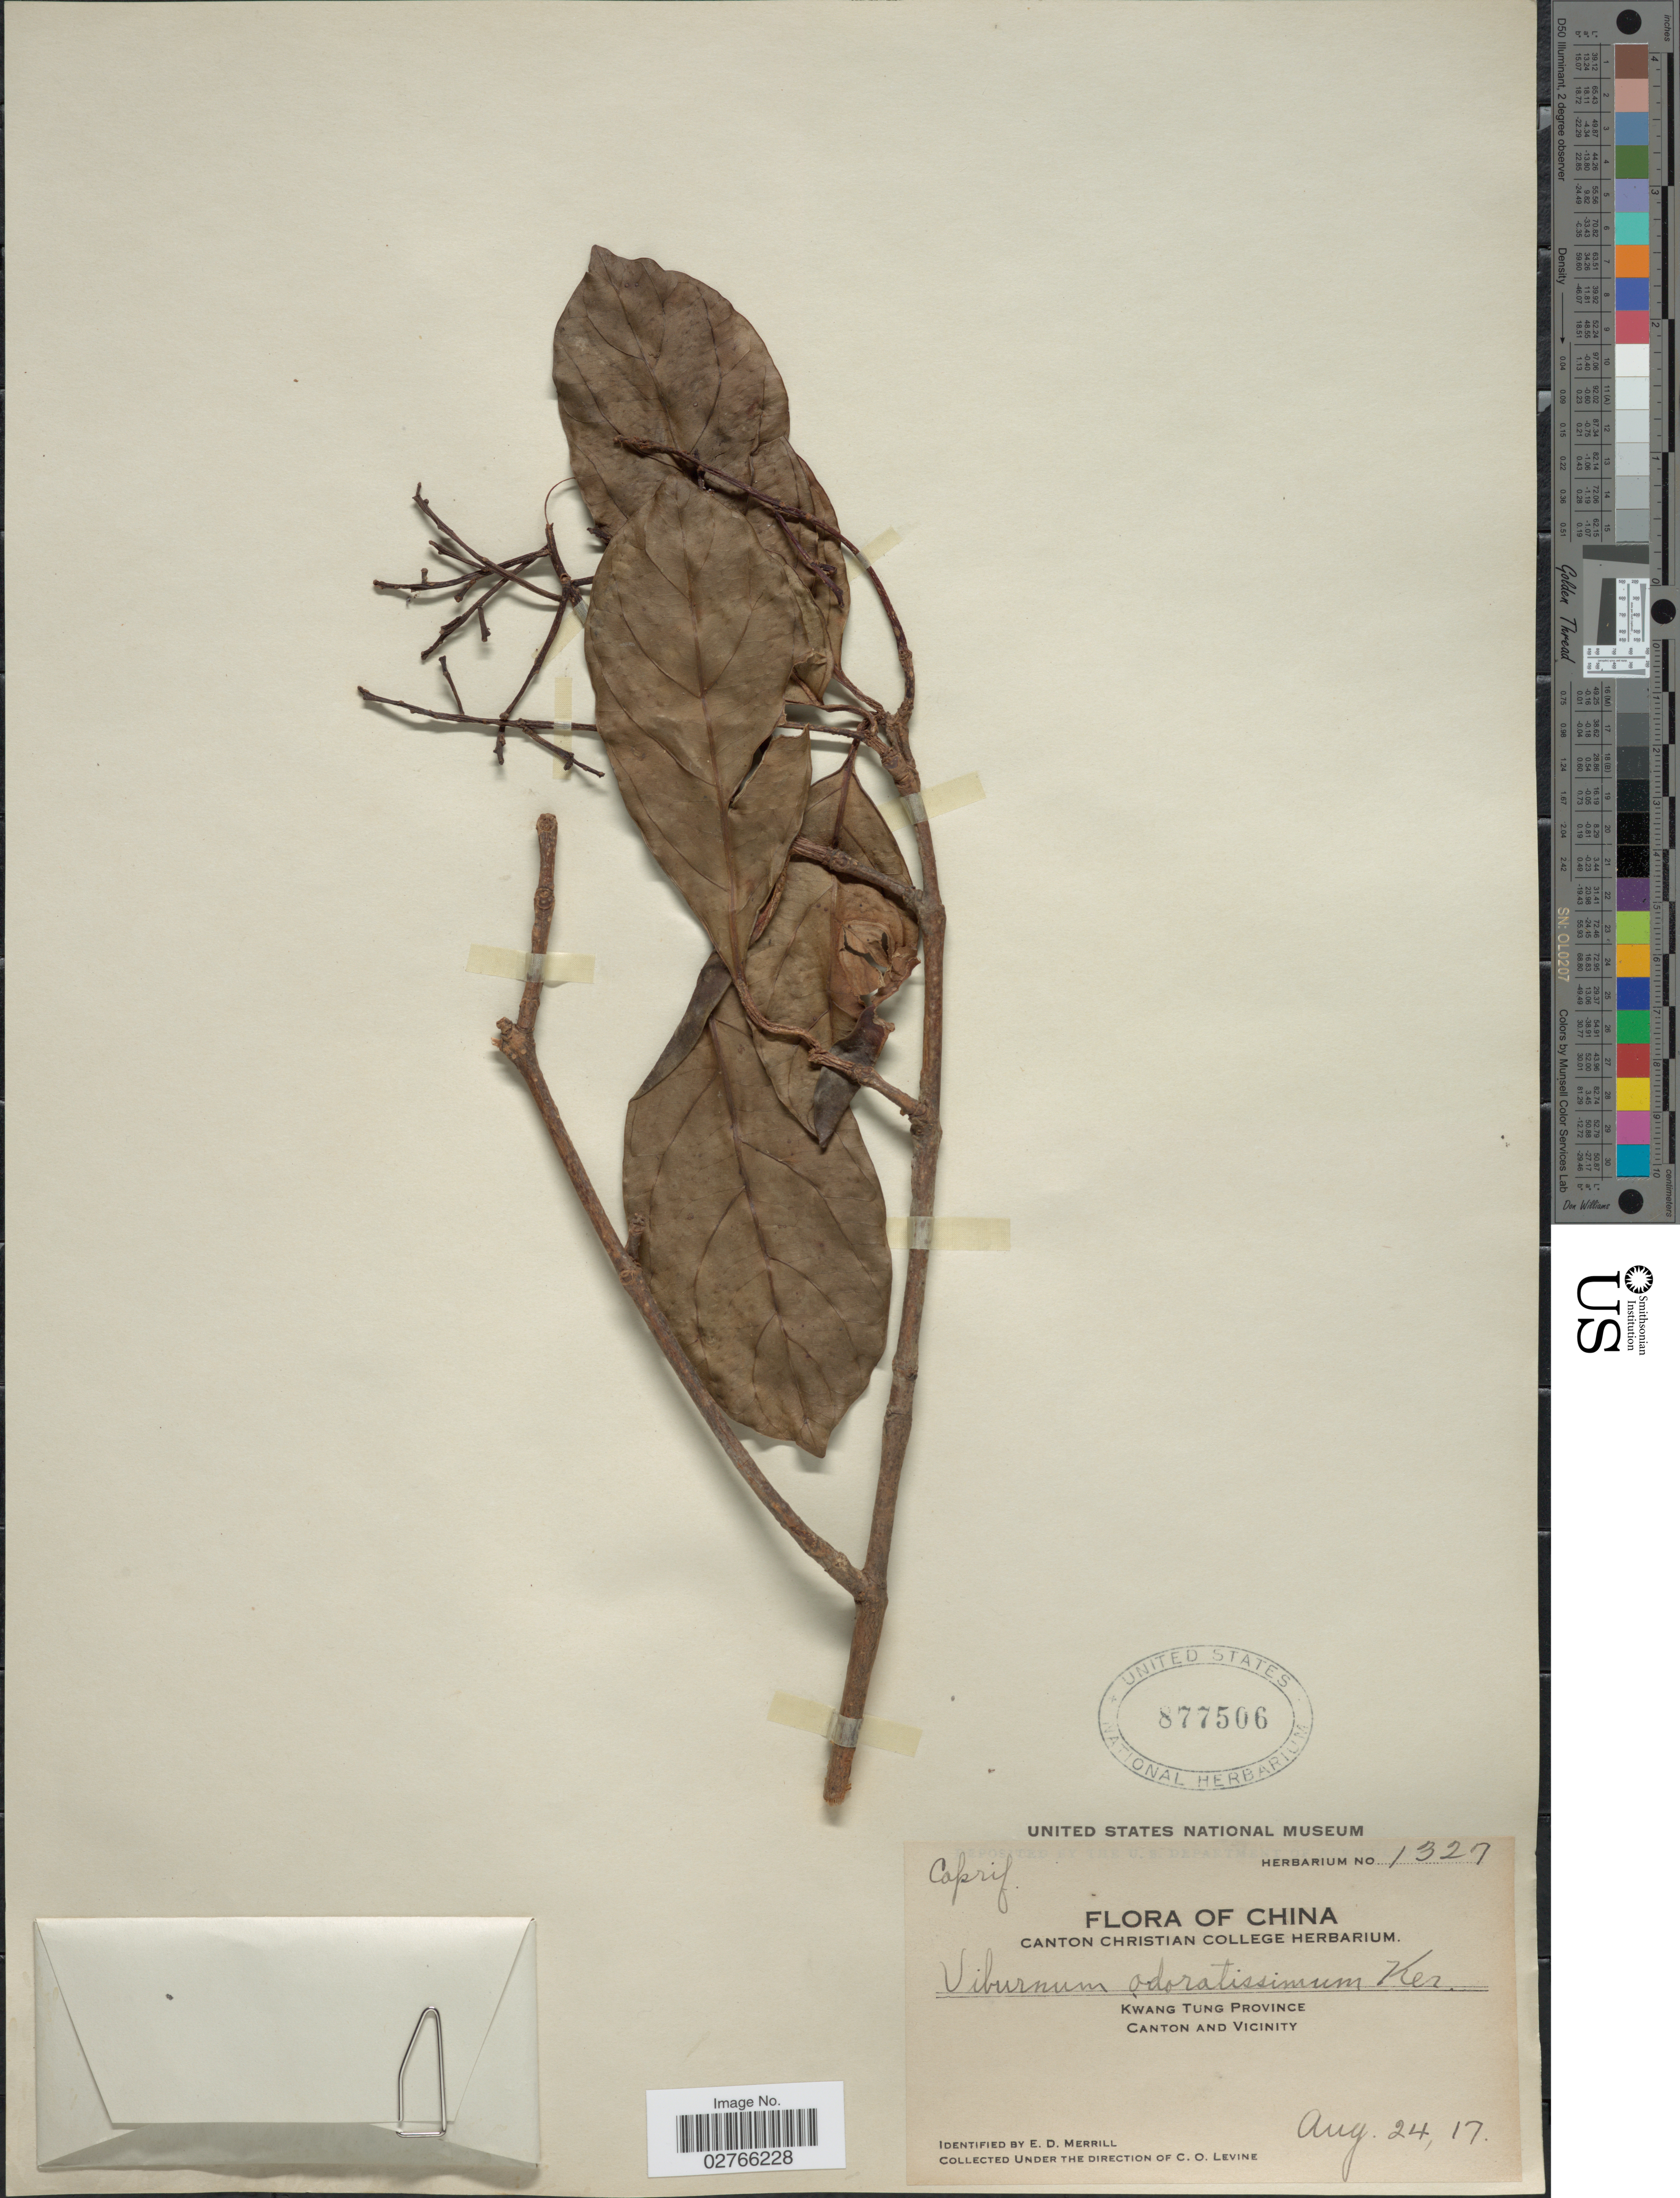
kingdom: Plantae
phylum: Tracheophyta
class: Magnoliopsida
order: Dipsacales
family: Viburnaceae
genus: Viburnum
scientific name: Viburnum odoratissimum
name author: Ker Gawl.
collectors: E. D. Merrill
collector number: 1327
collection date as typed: Transcribed d/m/y: 24/8/17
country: China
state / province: Guangdong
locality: Kwang Tung Province, Canton and Vicinity.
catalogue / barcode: US 877506